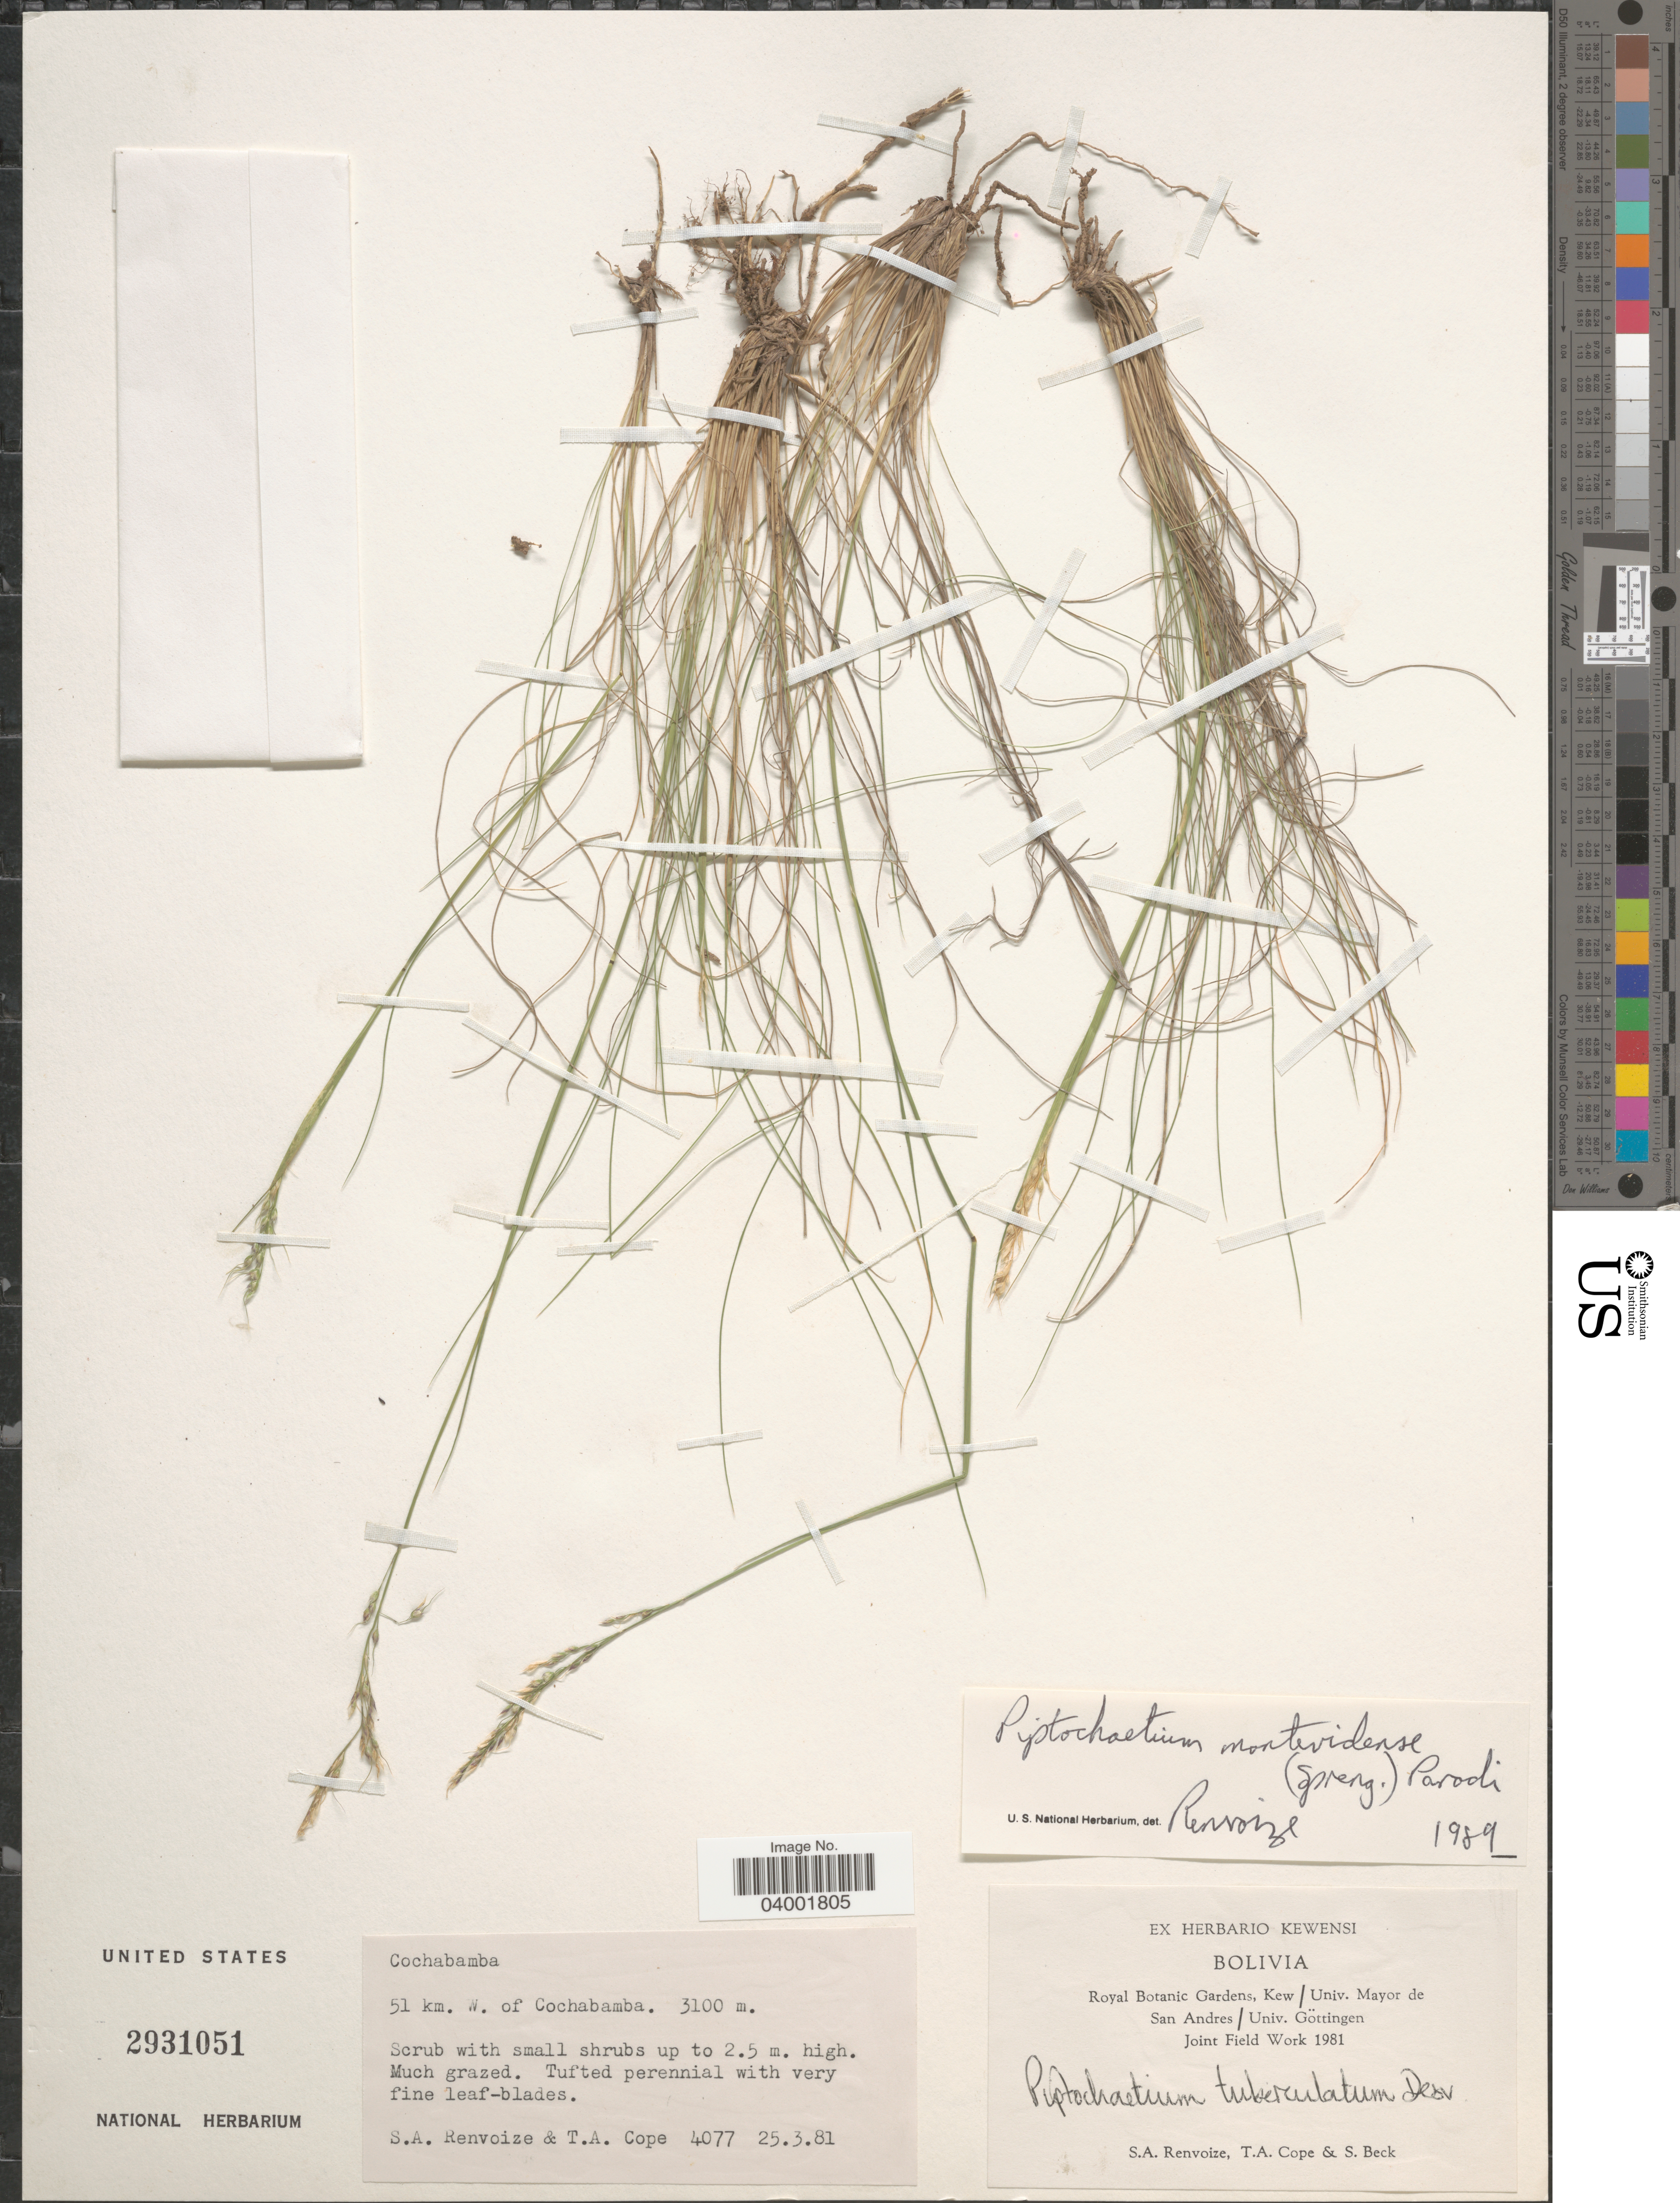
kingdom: Plantae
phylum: Tracheophyta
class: Liliopsida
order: Poales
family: Poaceae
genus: Piptochaetium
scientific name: Piptochaetium montevidense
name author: (Spreng.) Parodi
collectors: S. A. Renvoize, T. A. Cope & S. G. Beck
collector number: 4077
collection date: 1981-03-25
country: Bolivia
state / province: Cochabamba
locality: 51 km. W. of Cochabamba.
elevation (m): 3100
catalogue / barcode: US 2931051